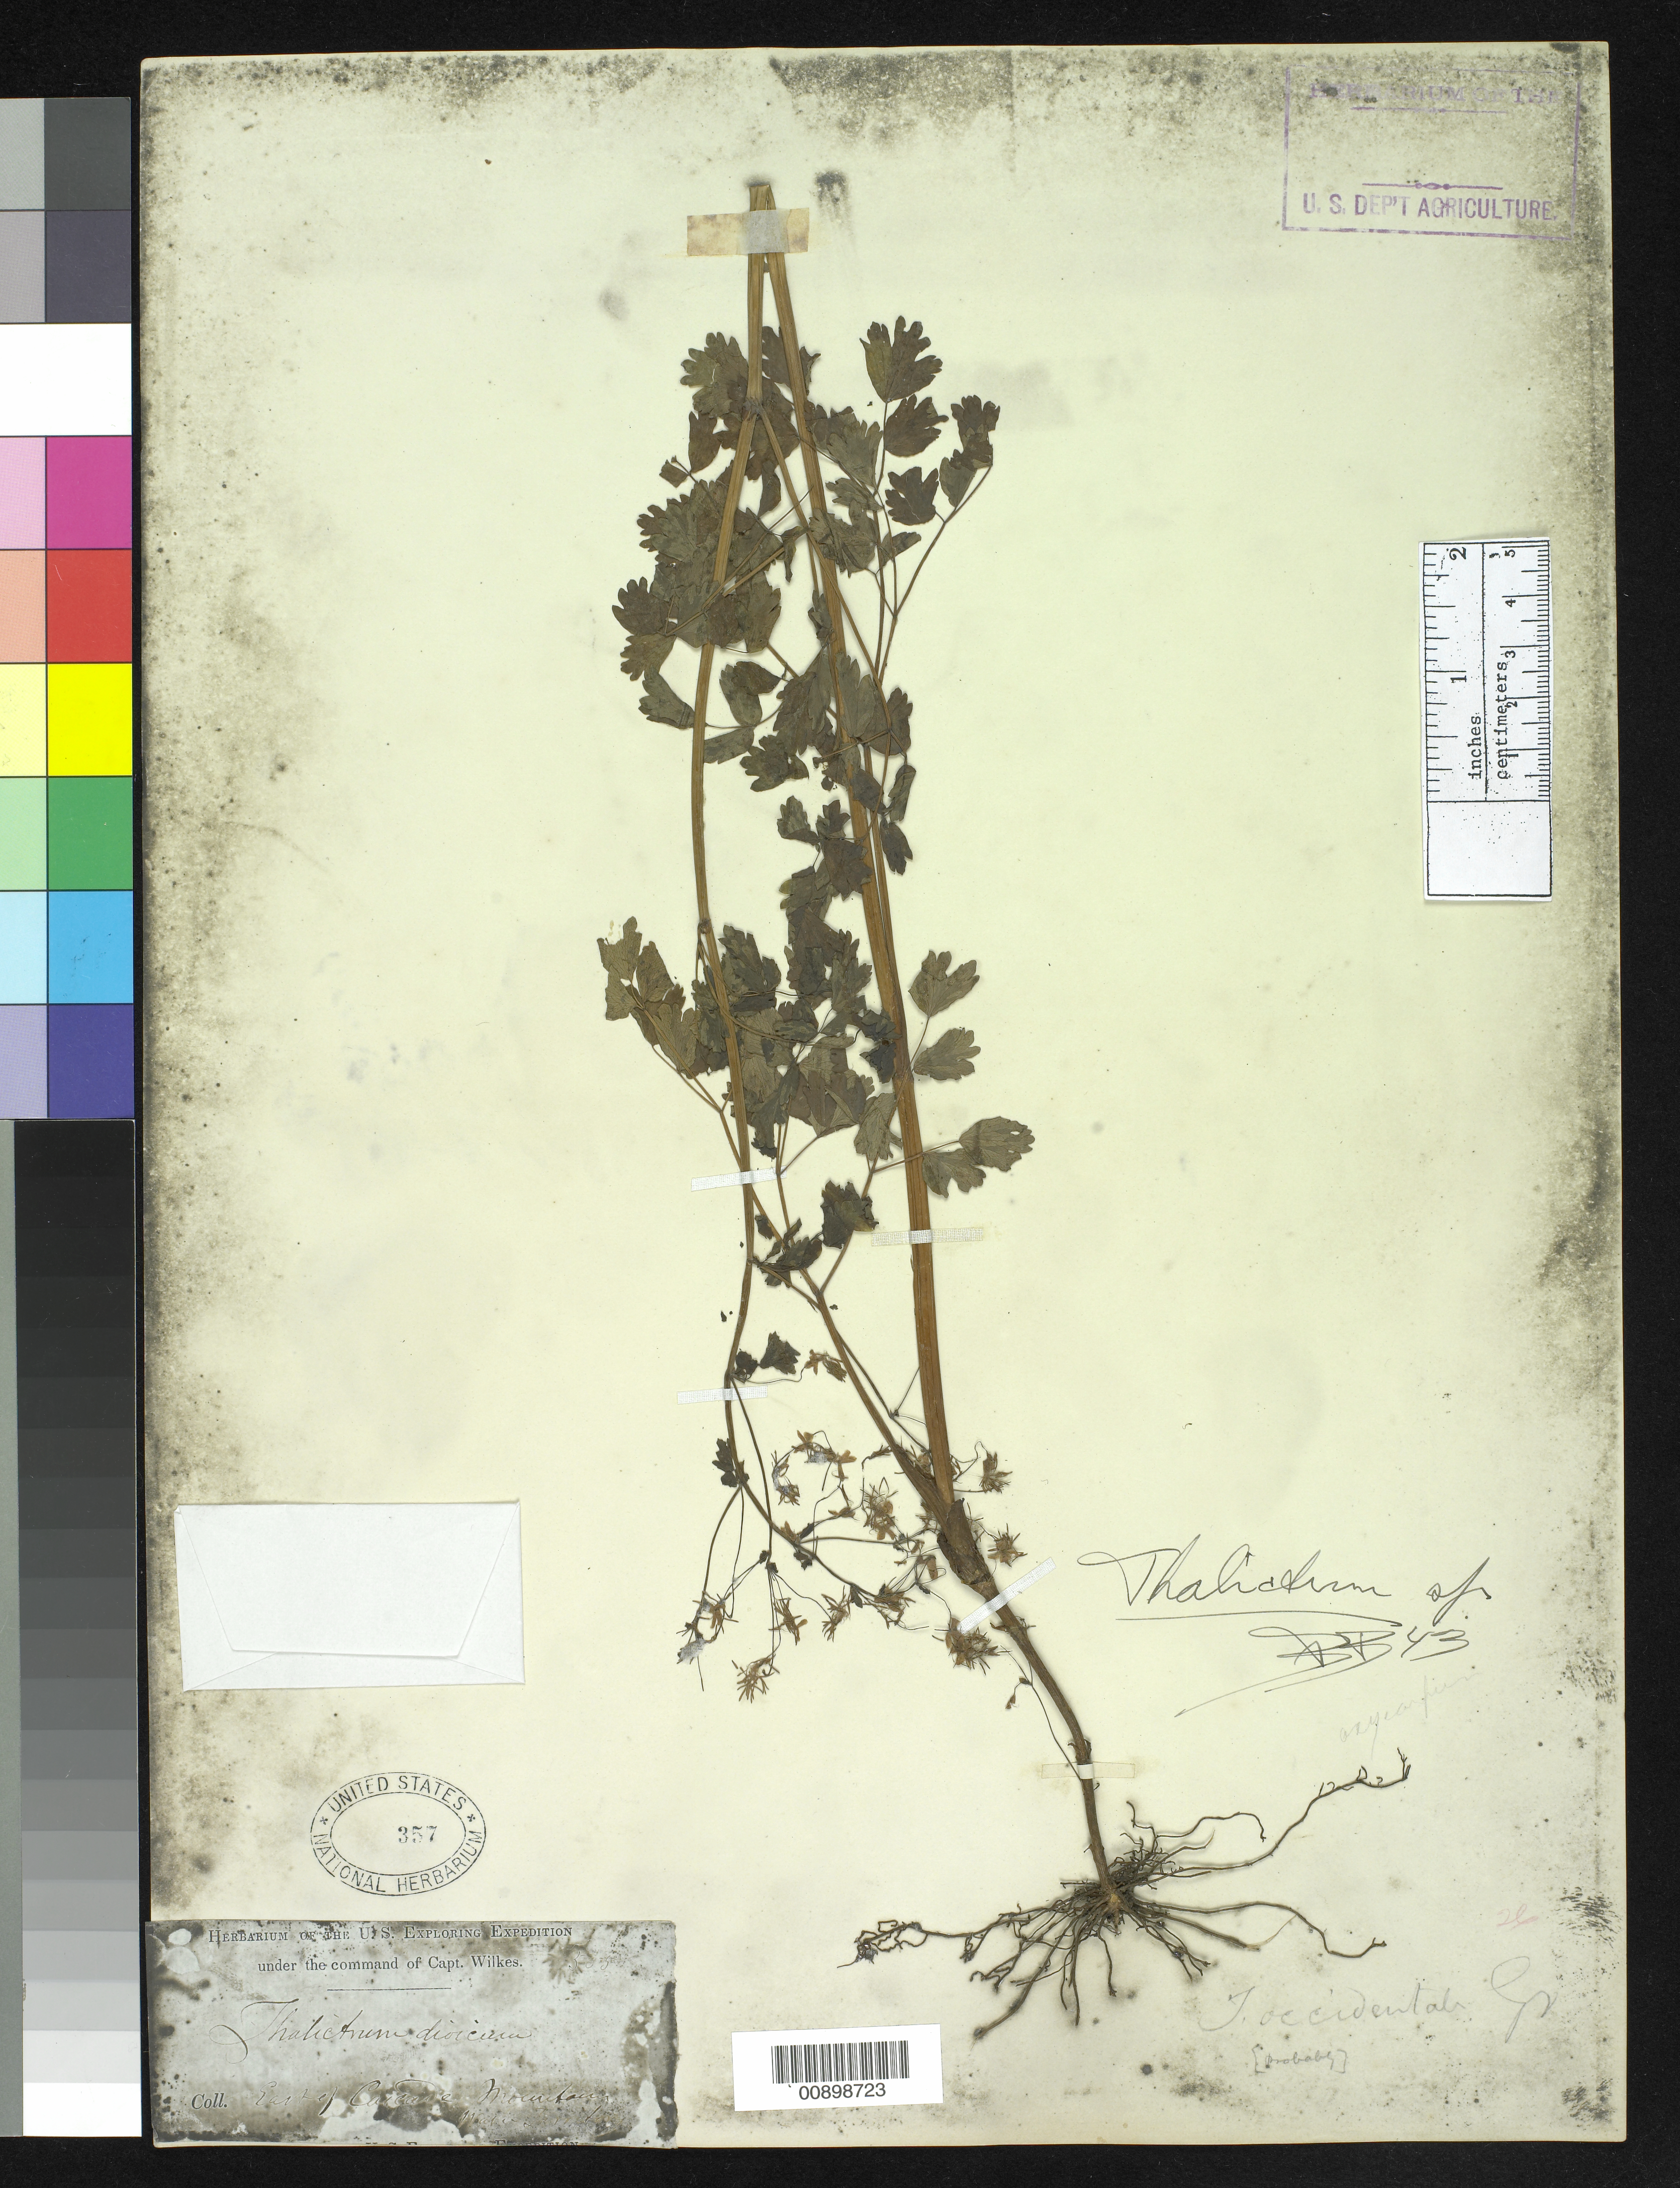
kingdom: Plantae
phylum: Tracheophyta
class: Magnoliopsida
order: Ranunculales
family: Ranunculaceae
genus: Thalictrum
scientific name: Thalictrum sp.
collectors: Wilkes Explor. Exped.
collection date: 1838/1842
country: United States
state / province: Washington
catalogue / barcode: US 357